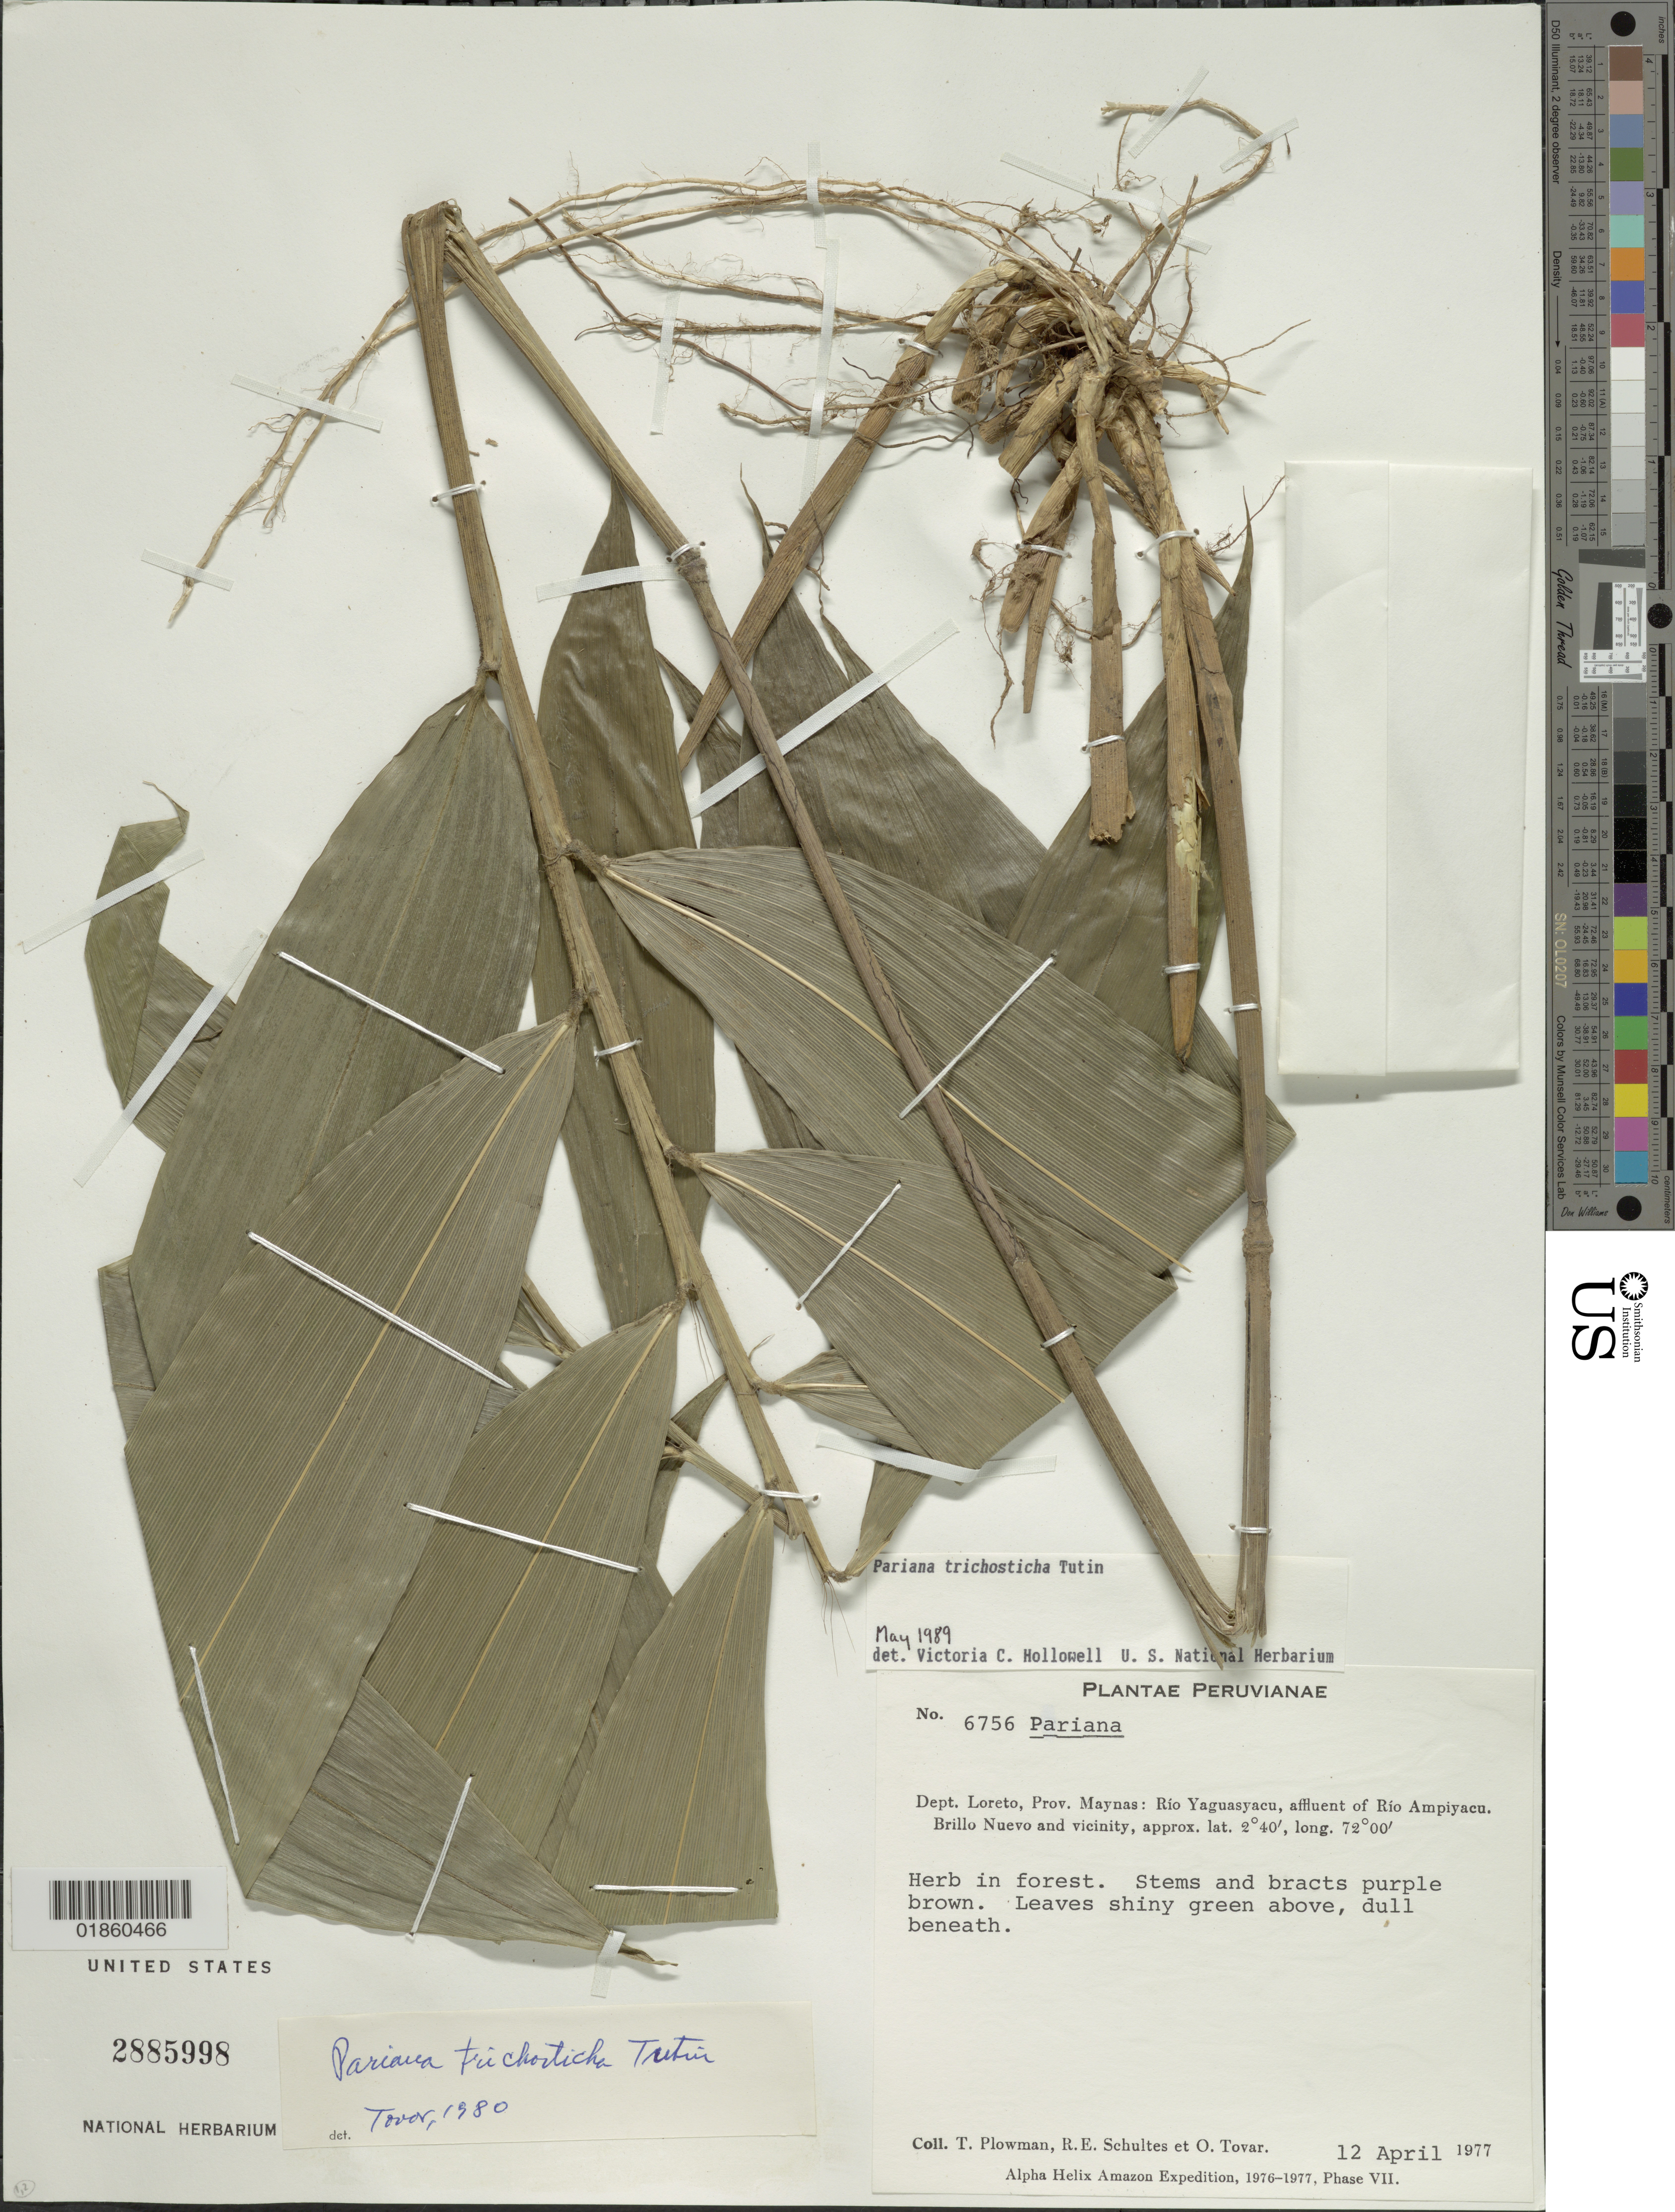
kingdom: Plantae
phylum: Tracheophyta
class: Liliopsida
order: Poales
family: Poaceae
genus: Pariana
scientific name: Pariana trichosticha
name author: Tutin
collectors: T. Plowman, R. E. Schultes & O. Tovar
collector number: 6756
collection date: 1977-04-12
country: Peru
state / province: Loreto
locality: Prov. Maynas: Rio Yaguasyacu, affluent of Rio Ampiyacu. Brillo Nuevo and vicinity.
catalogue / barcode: US 2885998